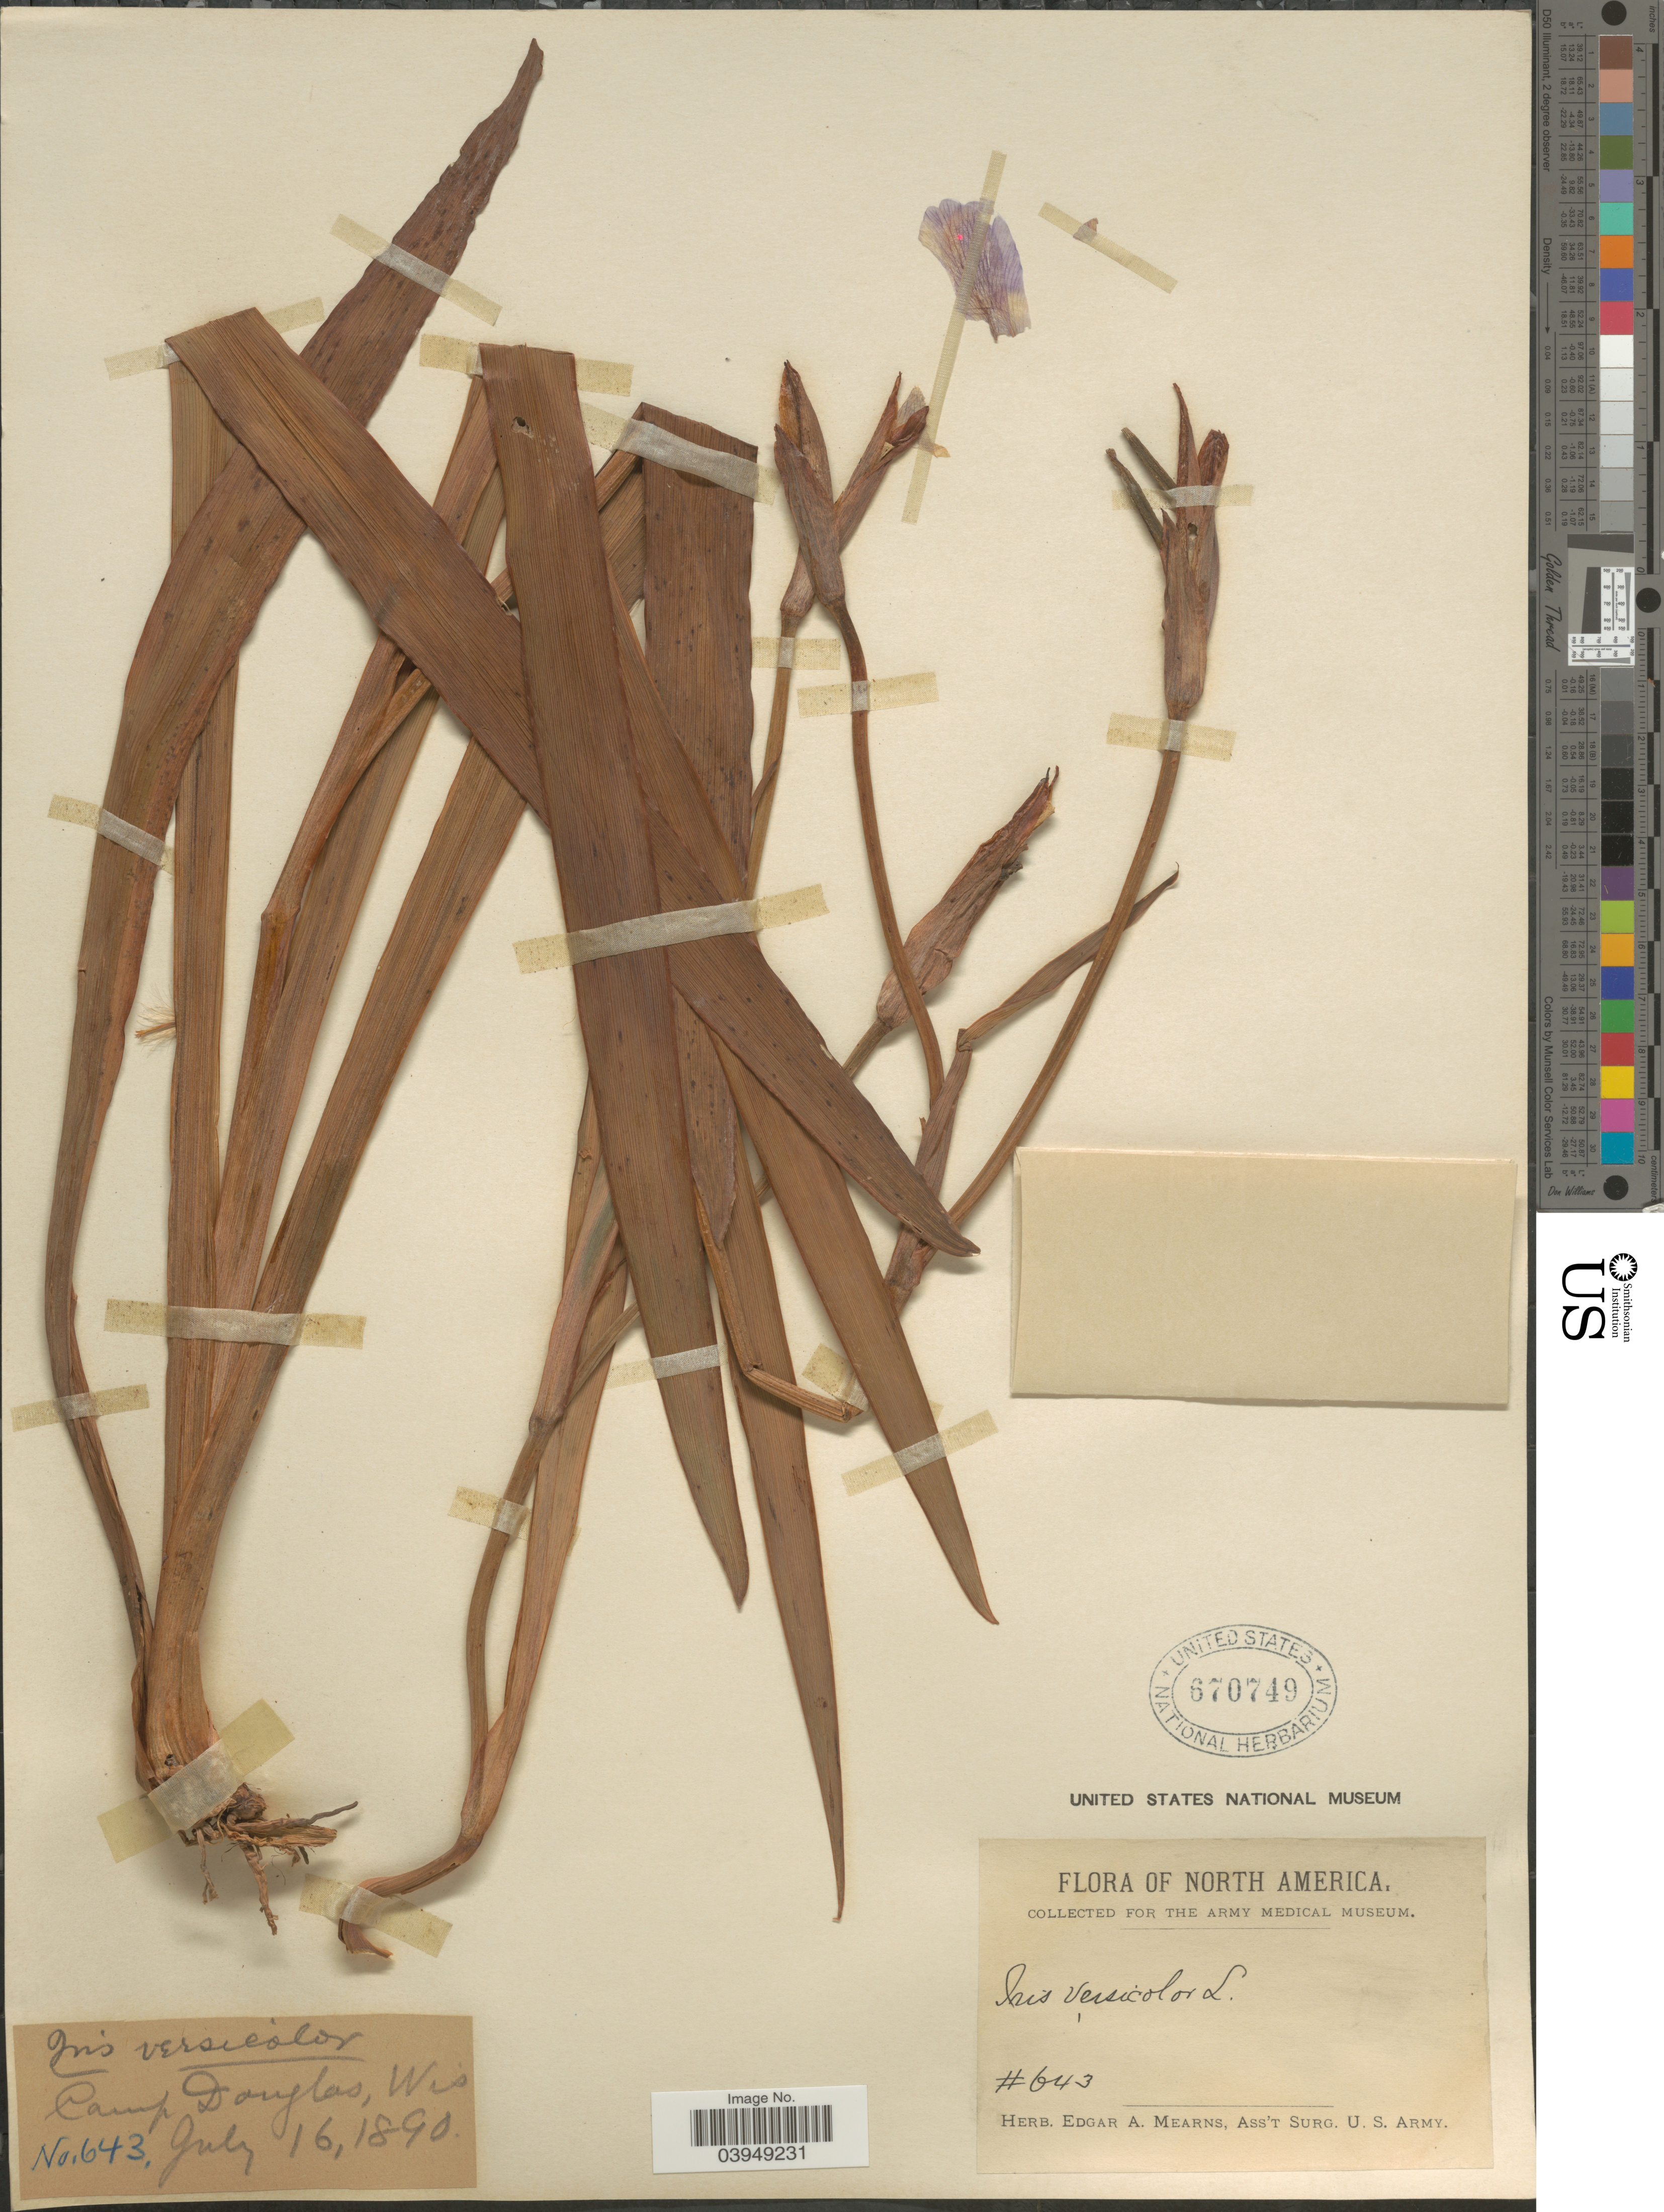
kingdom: Plantae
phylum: Tracheophyta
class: Liliopsida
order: Asparagales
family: Iridaceae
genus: Iris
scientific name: Iris versicolor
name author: L.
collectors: ex herb. Edgar A. Mearns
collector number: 643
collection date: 1890-07-16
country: United States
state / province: Wisconsin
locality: Camp Douglas.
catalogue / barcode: US 670749